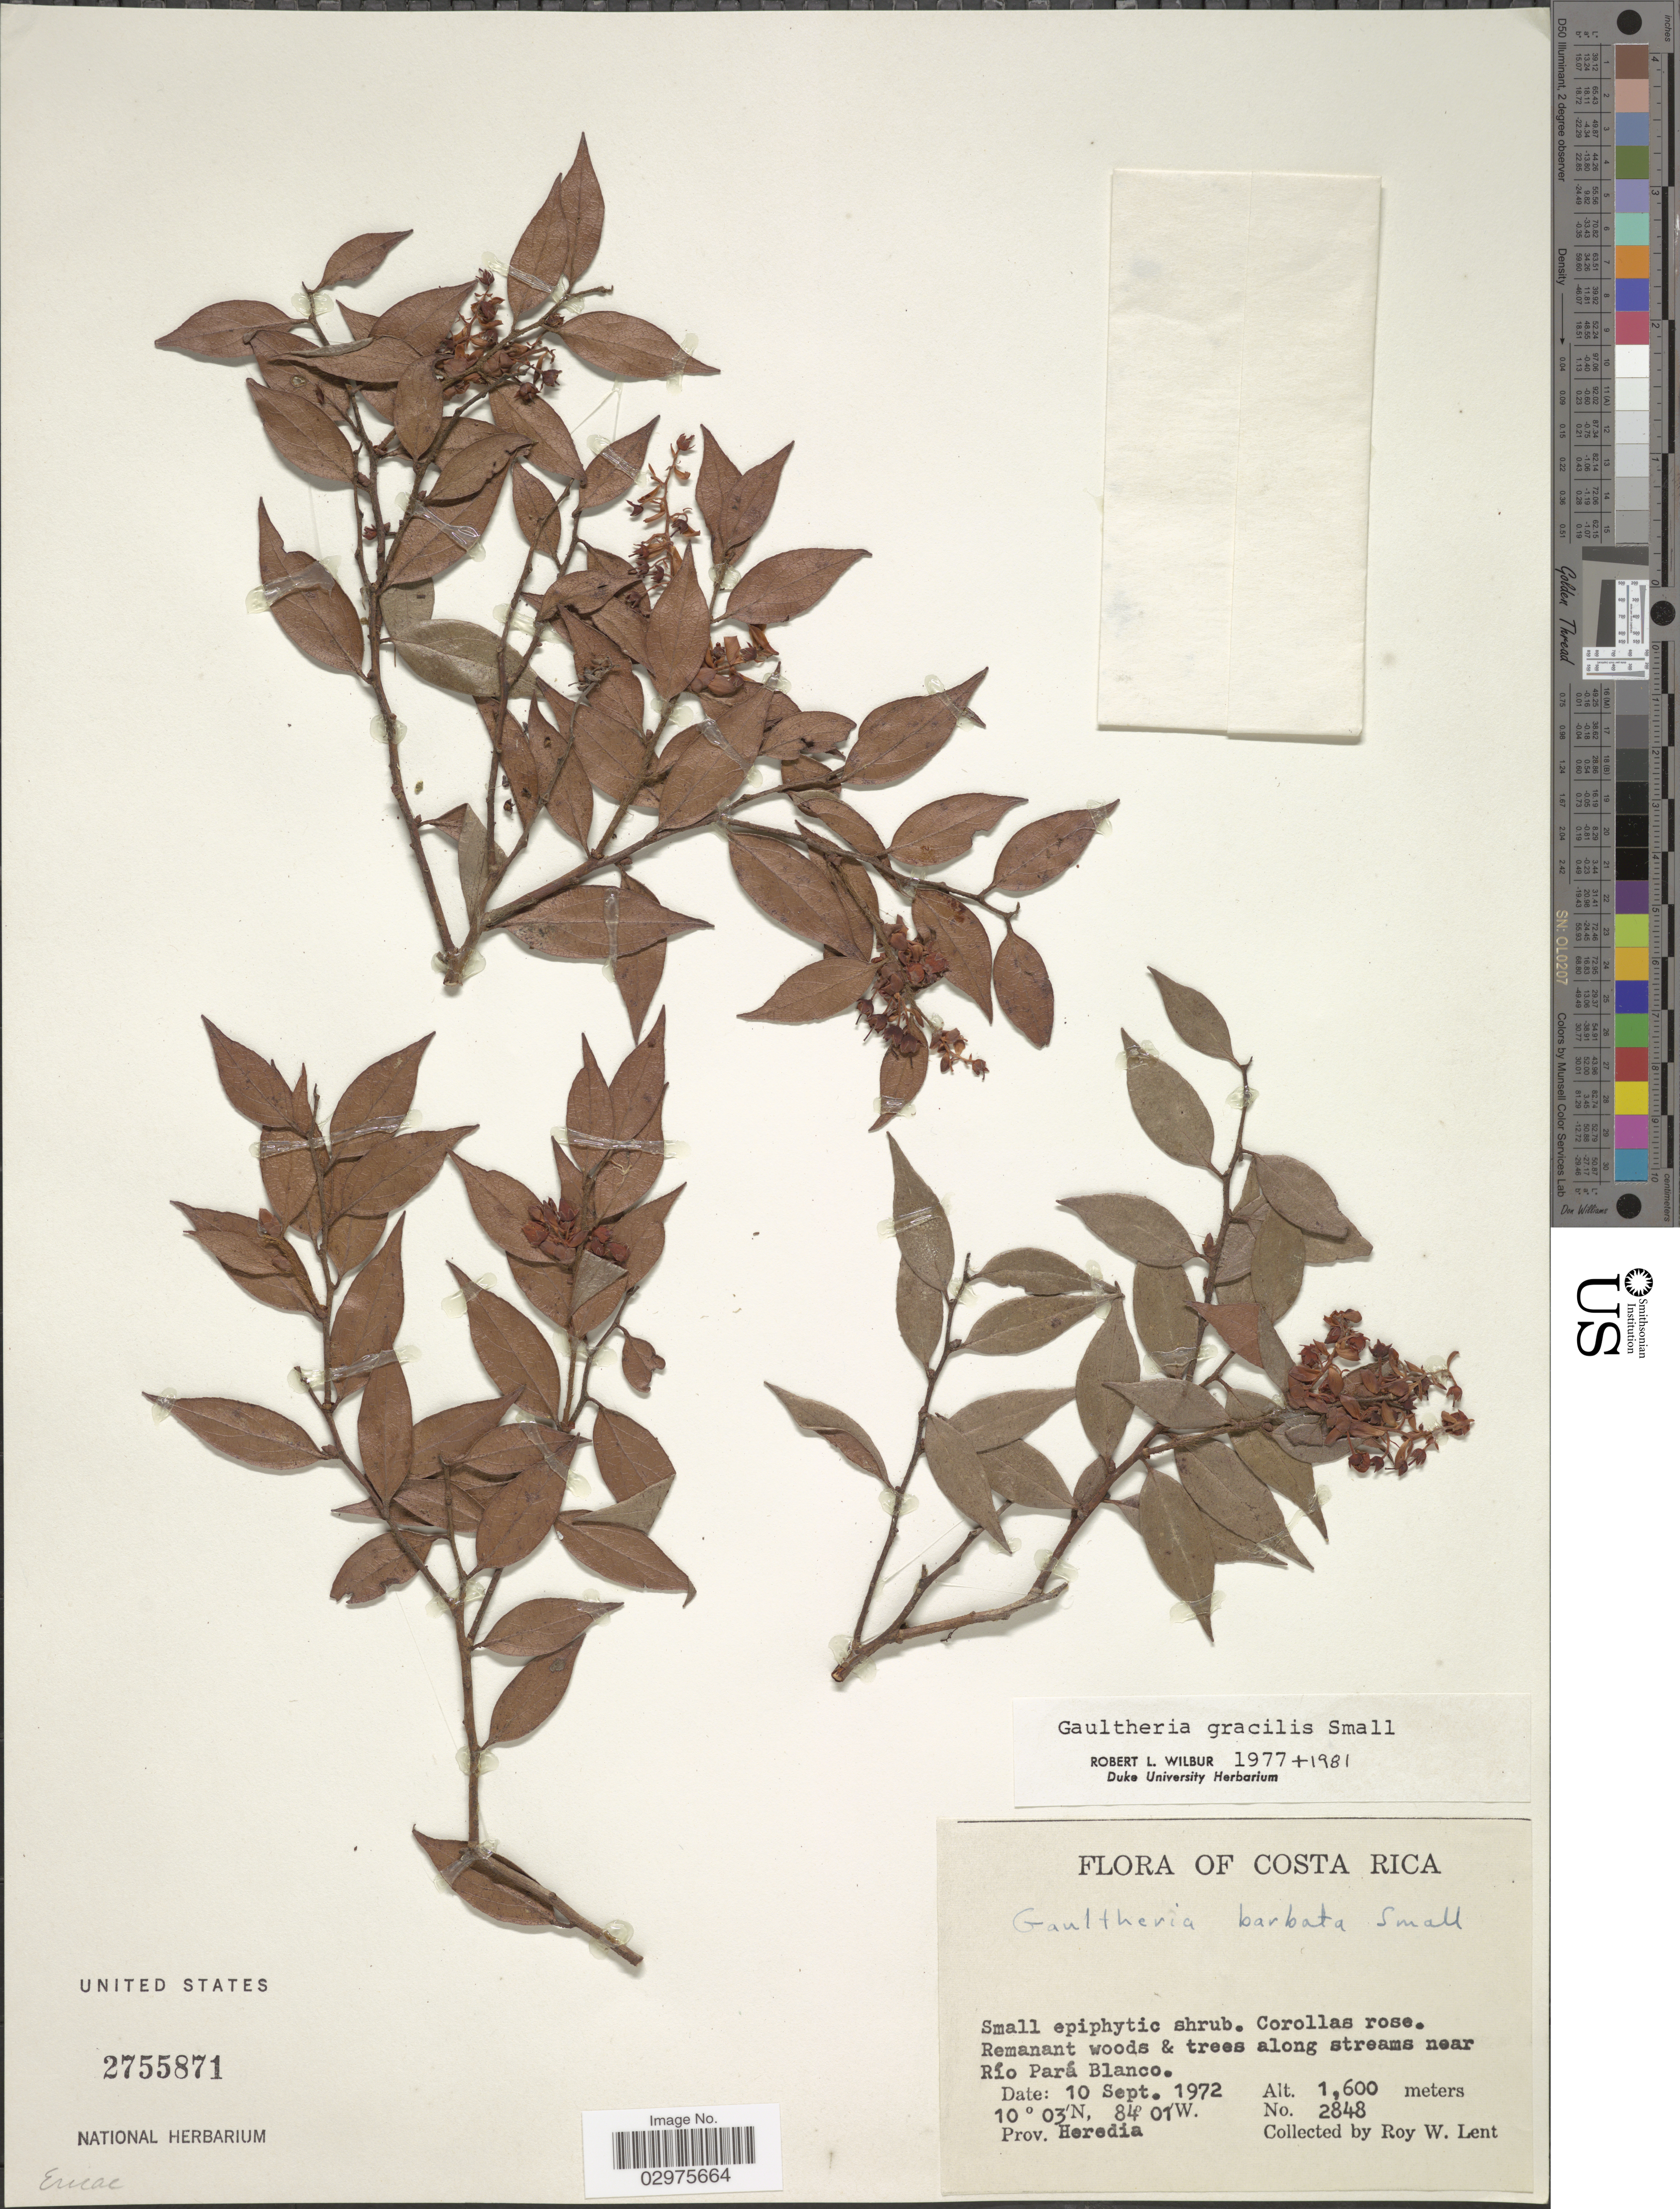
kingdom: Plantae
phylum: Tracheophyta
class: Magnoliopsida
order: Ericales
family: Ericaceae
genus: Gaultheria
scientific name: Gaultheria gracilis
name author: Small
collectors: R. W. Lent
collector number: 2848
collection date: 1972-09-10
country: Costa Rica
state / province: Heredia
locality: Near Río Pará Blanco.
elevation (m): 1600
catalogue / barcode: US 2755871